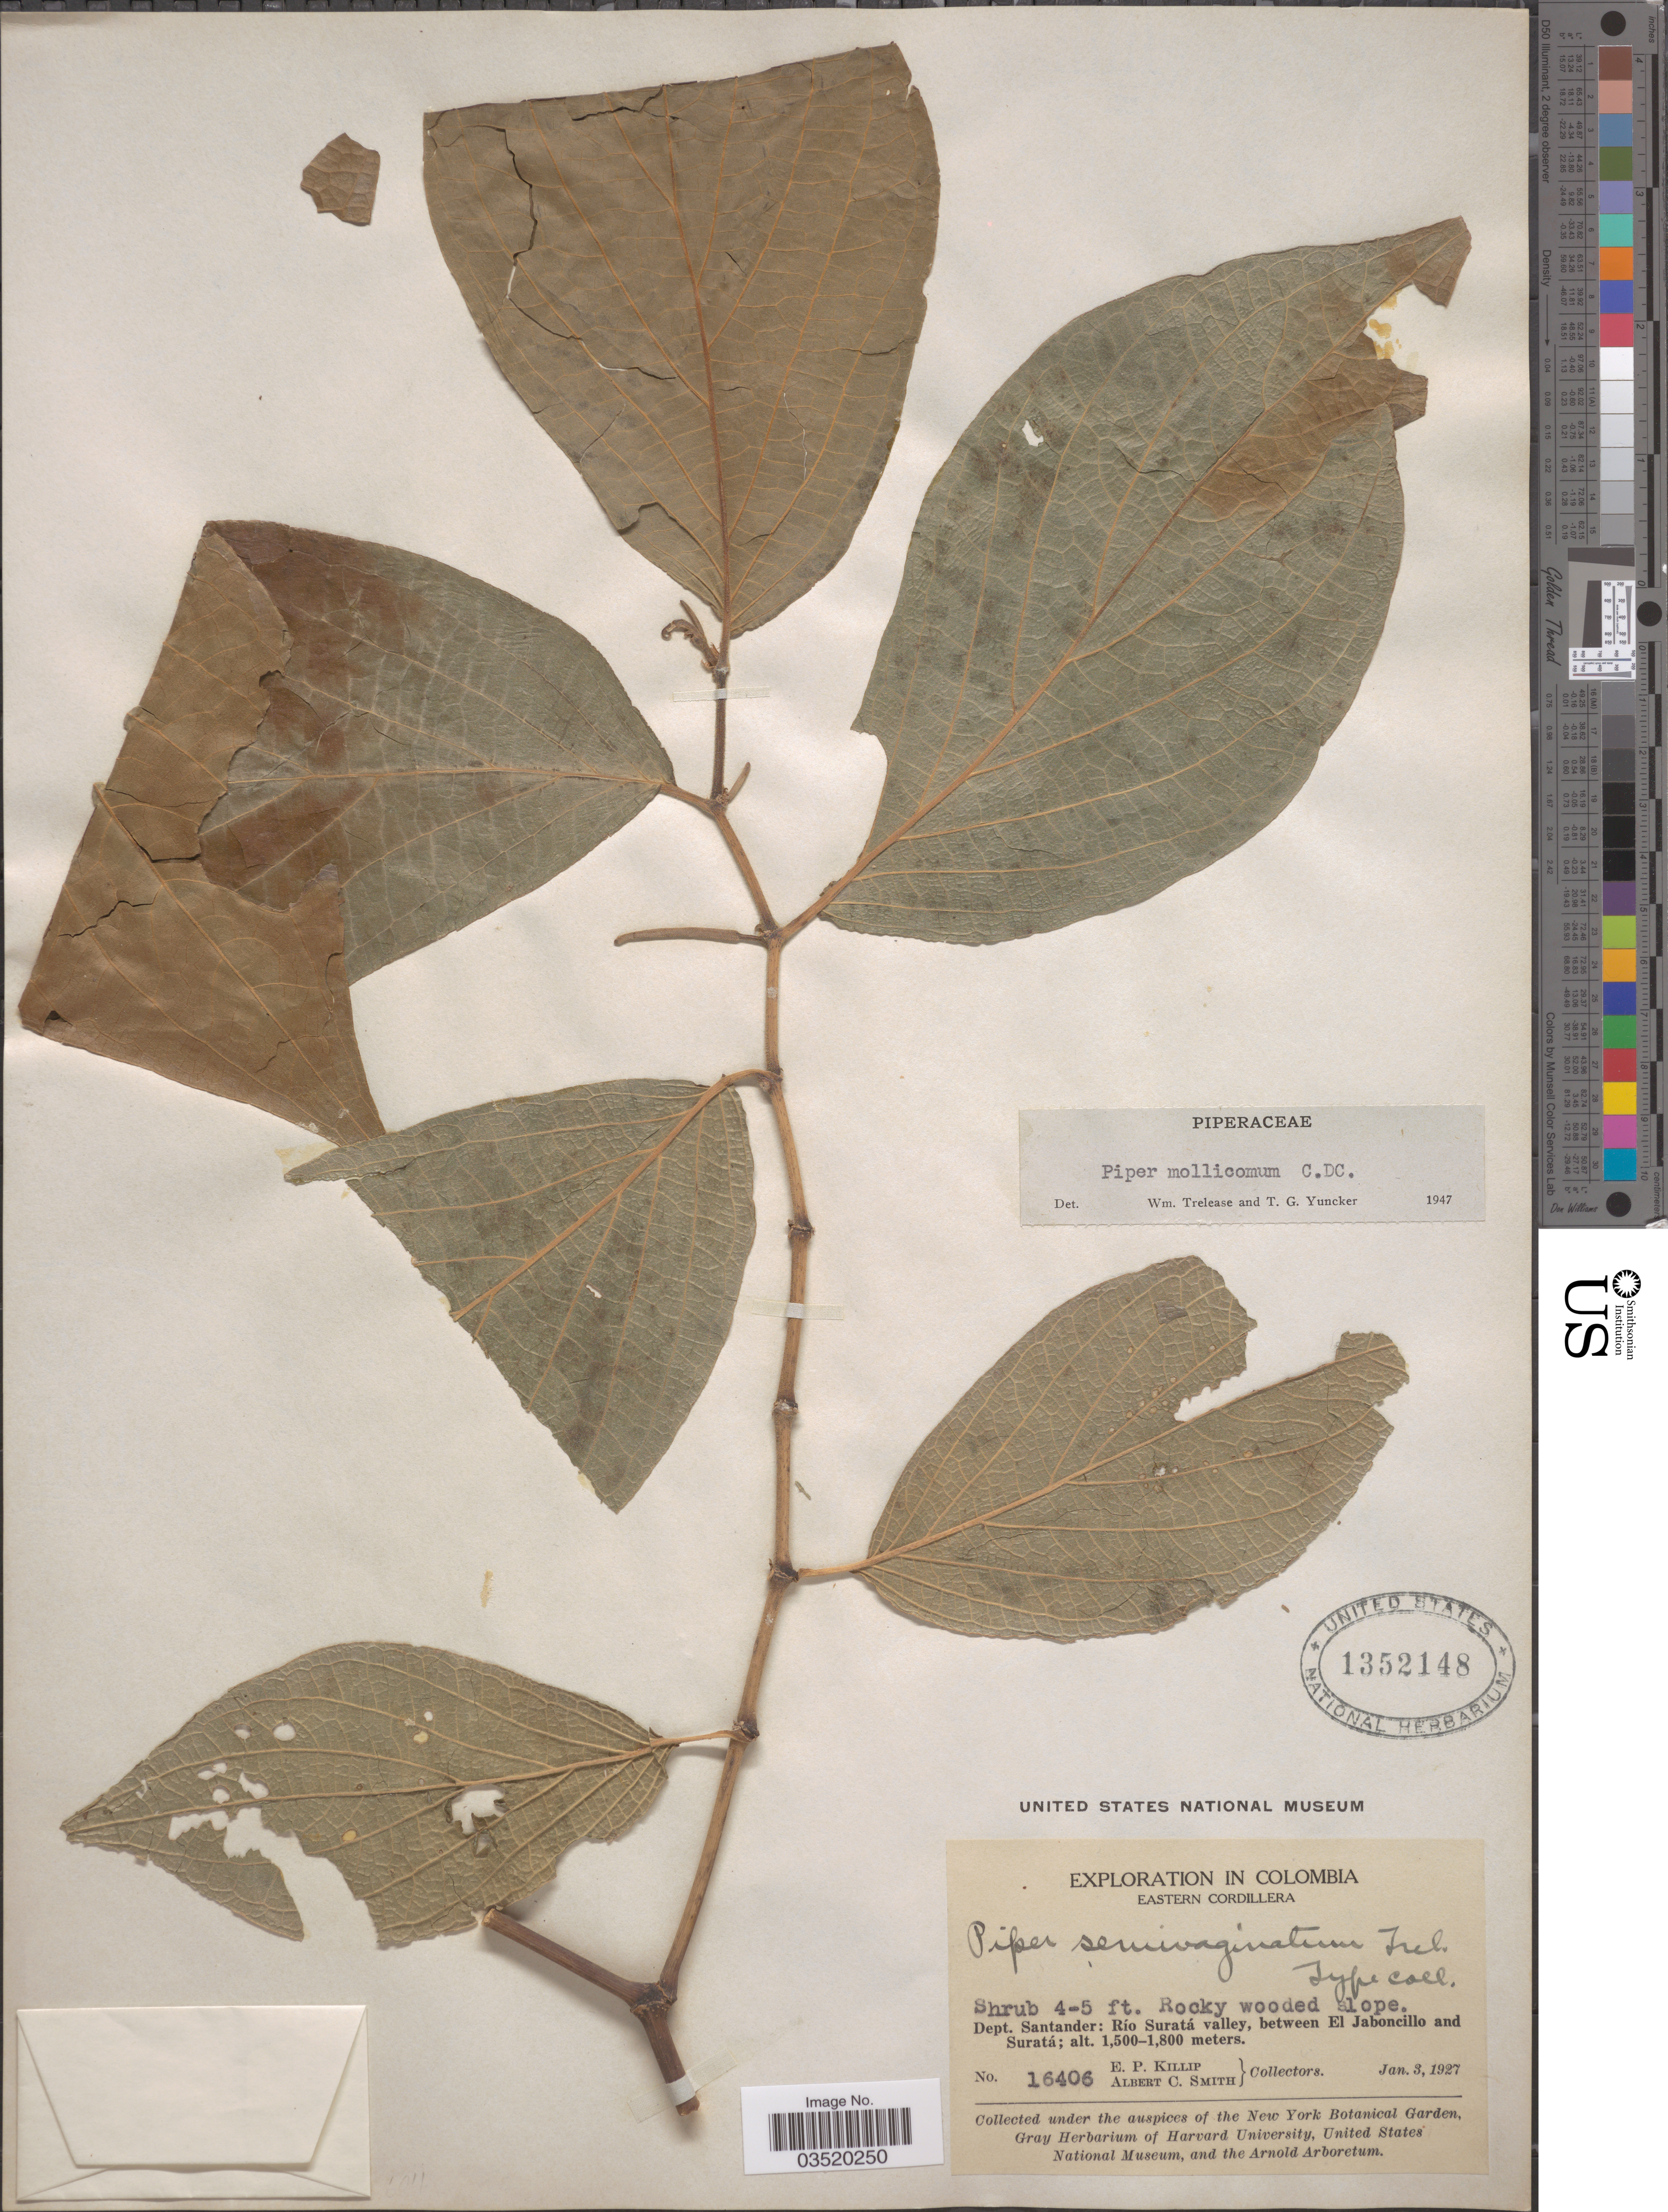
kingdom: Plantae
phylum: Tracheophyta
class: Magnoliopsida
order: Piperales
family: Piperaceae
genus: Piper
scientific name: Piper mollicomum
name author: Kunth ex Steud.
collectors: E. P. Killip & A. C. Smith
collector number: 16406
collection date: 1927-01-03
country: Colombia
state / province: Santander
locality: Eastern Cordillera. Dept. Santander: Río Suratá valley, between El Jaboncillo and Suratá.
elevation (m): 1500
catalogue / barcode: US 1352148